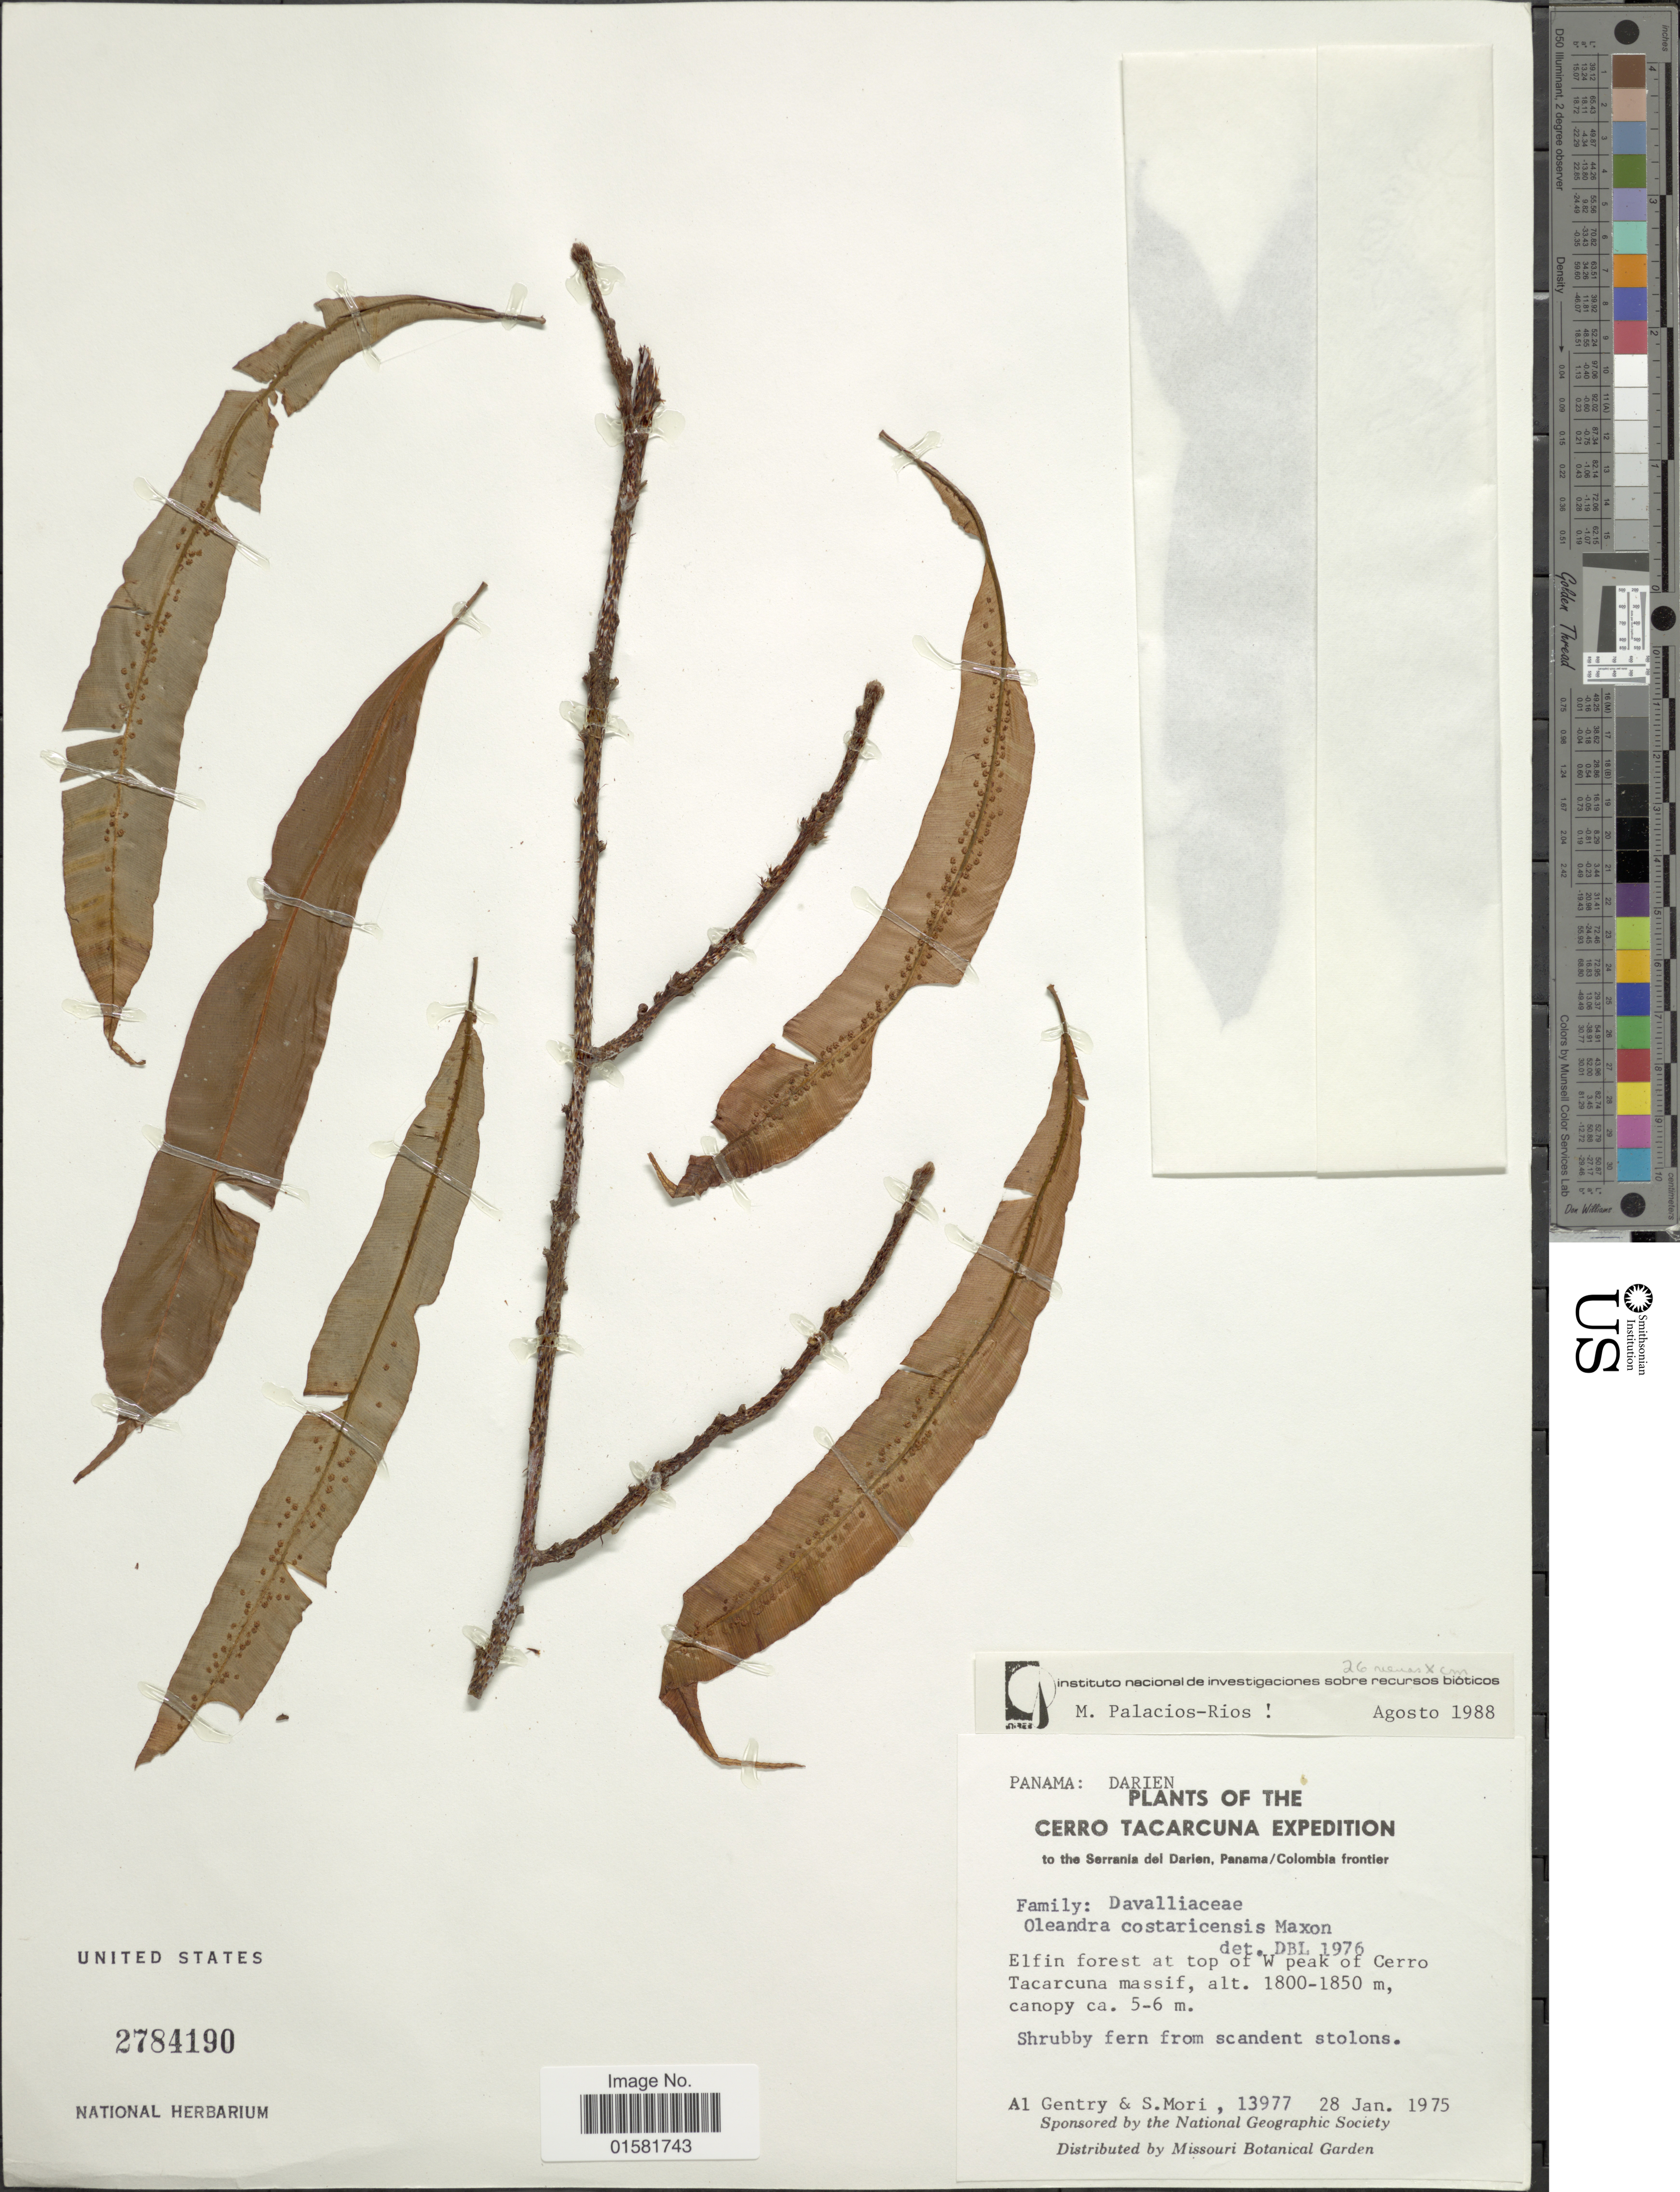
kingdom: Plantae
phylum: Tracheophyta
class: Polypodiopsida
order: Polypodiales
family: Oleandraceae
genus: Oleandra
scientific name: Oleandra pilosa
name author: Hook.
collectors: A. H. Gentry & S. Mori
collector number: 13977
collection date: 1975-01-28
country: Panama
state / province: Darién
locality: Panama: Darien, Cerro Tacarcuna Serania del Darien, Panama/Colombia frontierm Elfin forest at top of W peak of Cerro Tacarcuna massif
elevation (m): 1800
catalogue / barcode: US 2784190